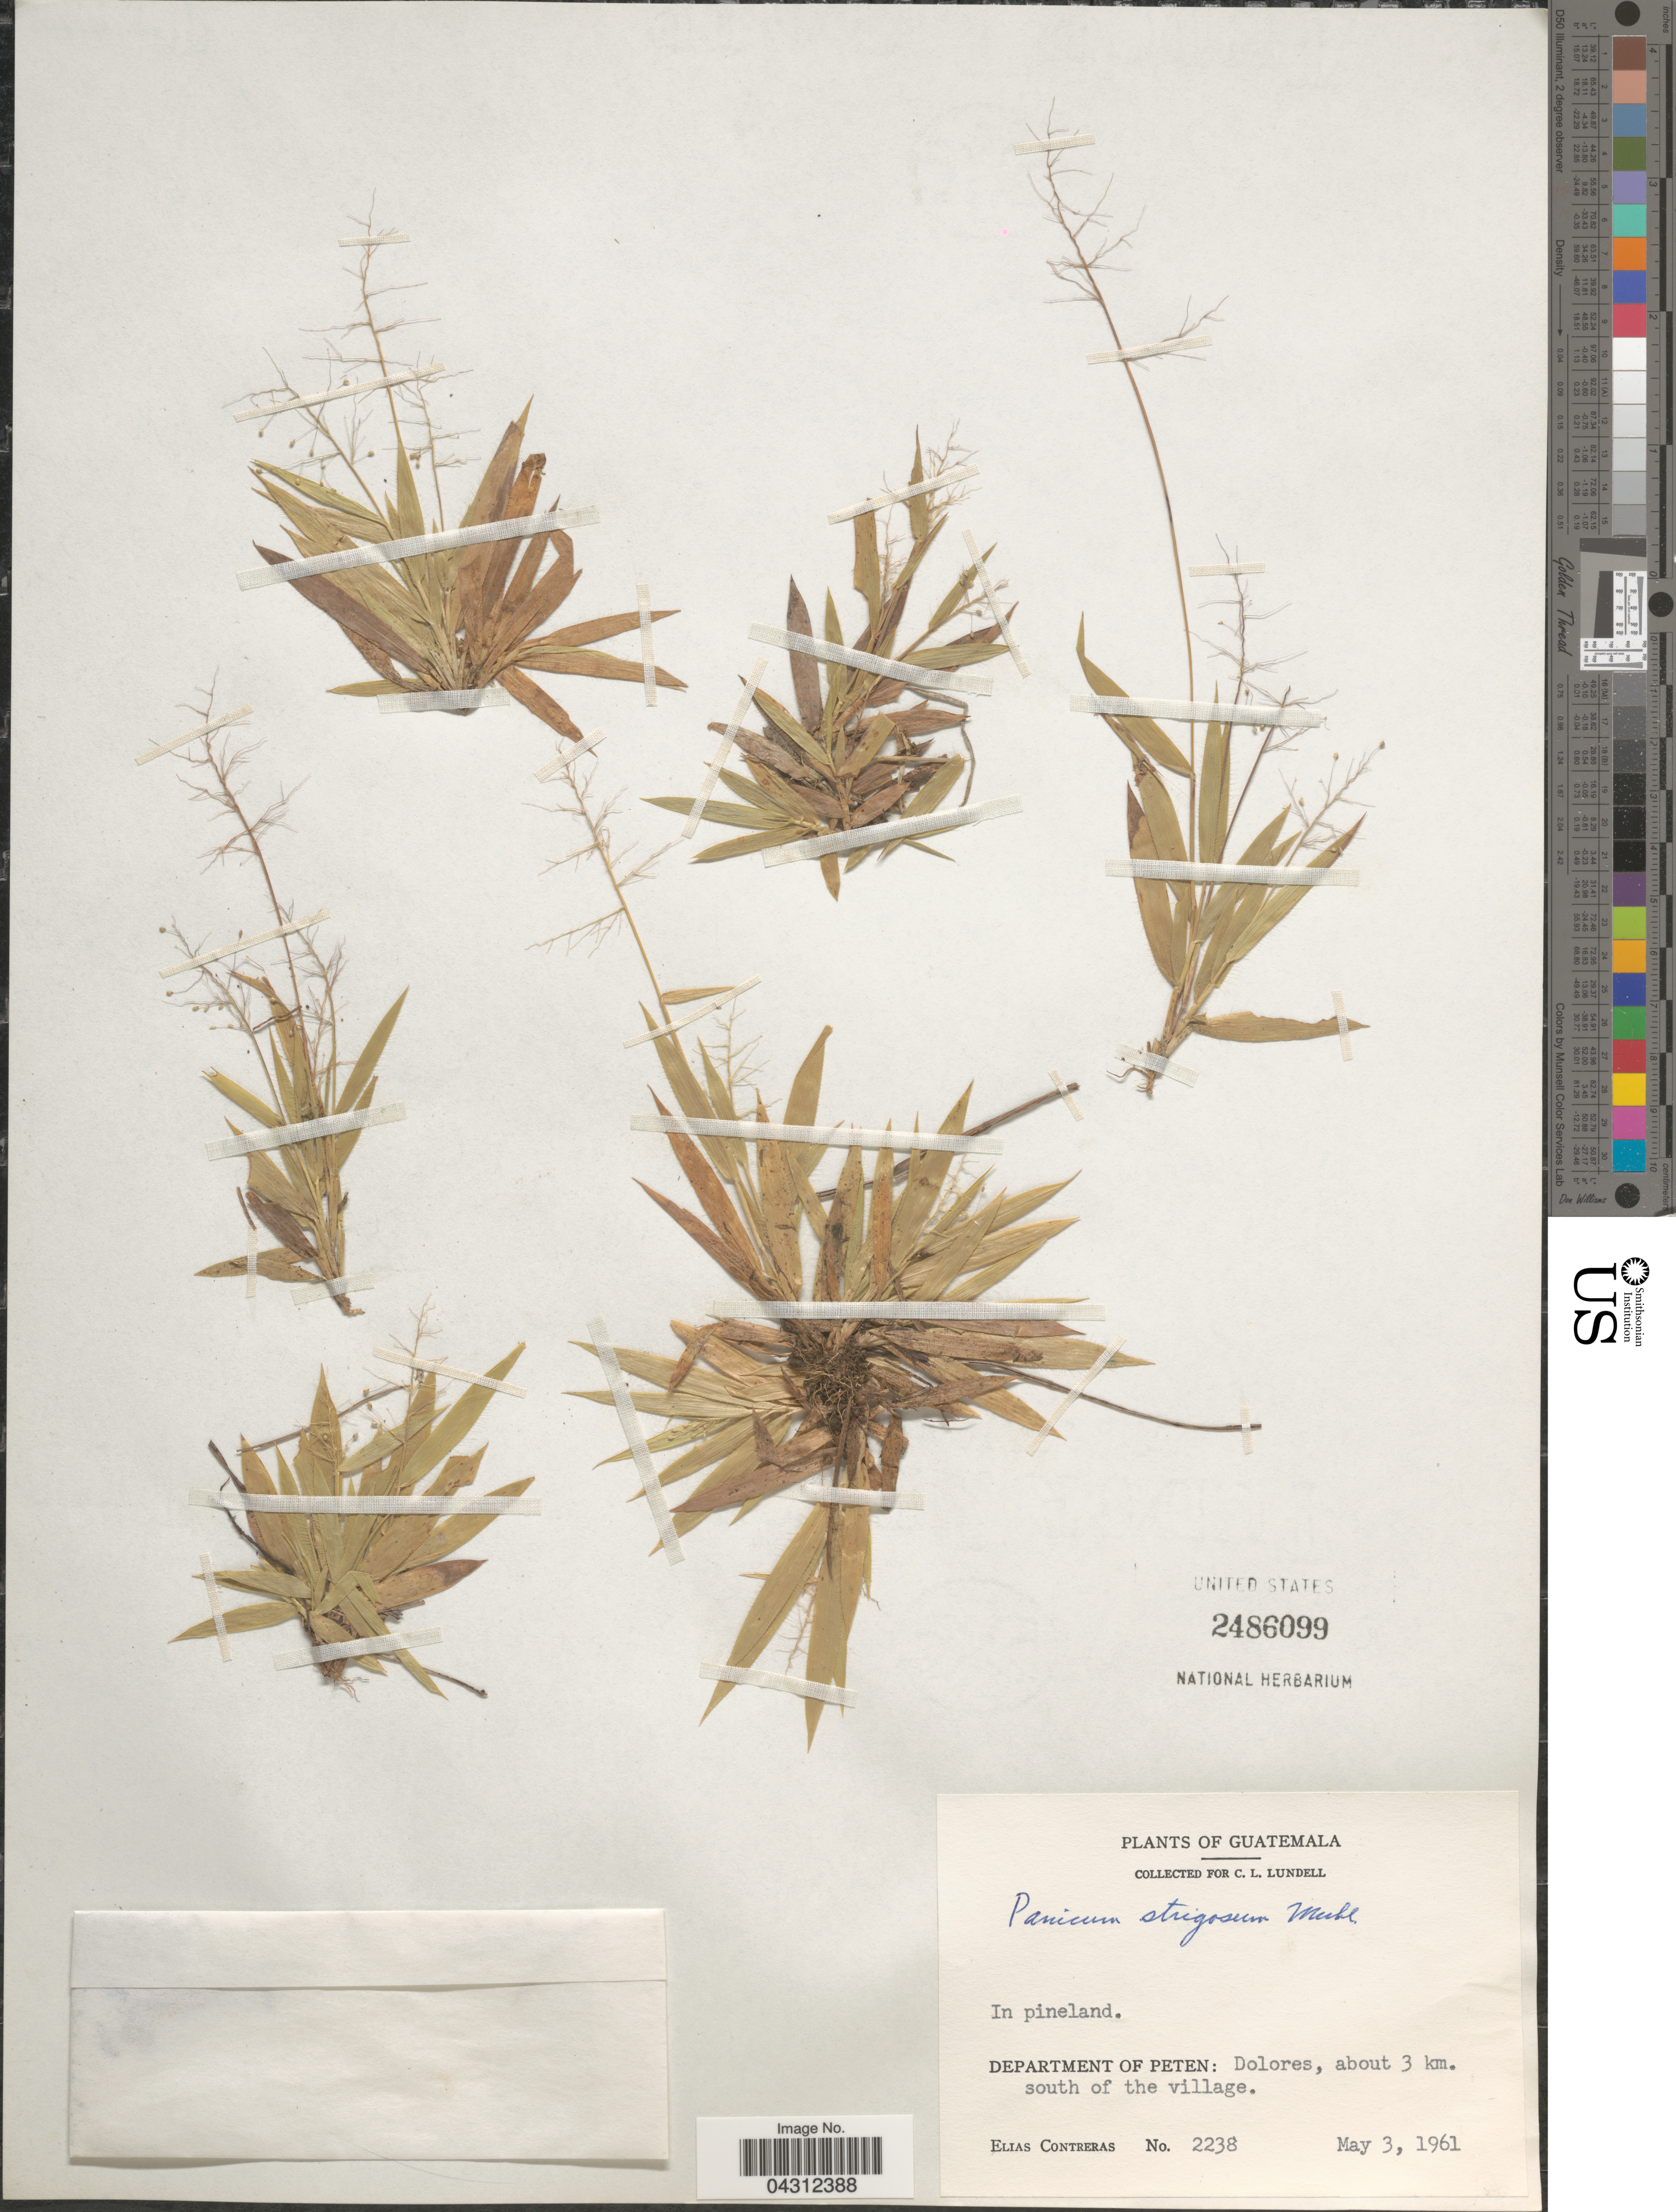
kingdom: Plantae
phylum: Tracheophyta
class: Liliopsida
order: Poales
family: Poaceae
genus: Dichanthelium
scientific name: Dichanthelium strigosum var. leucoblepharis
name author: (Trin.) Freckmann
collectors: E. Contreras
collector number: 2238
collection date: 1961-05-03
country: Guatemala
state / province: El Peten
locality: Department of Peten: Dolores, about 3 km. south of the village.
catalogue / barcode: US 2486099